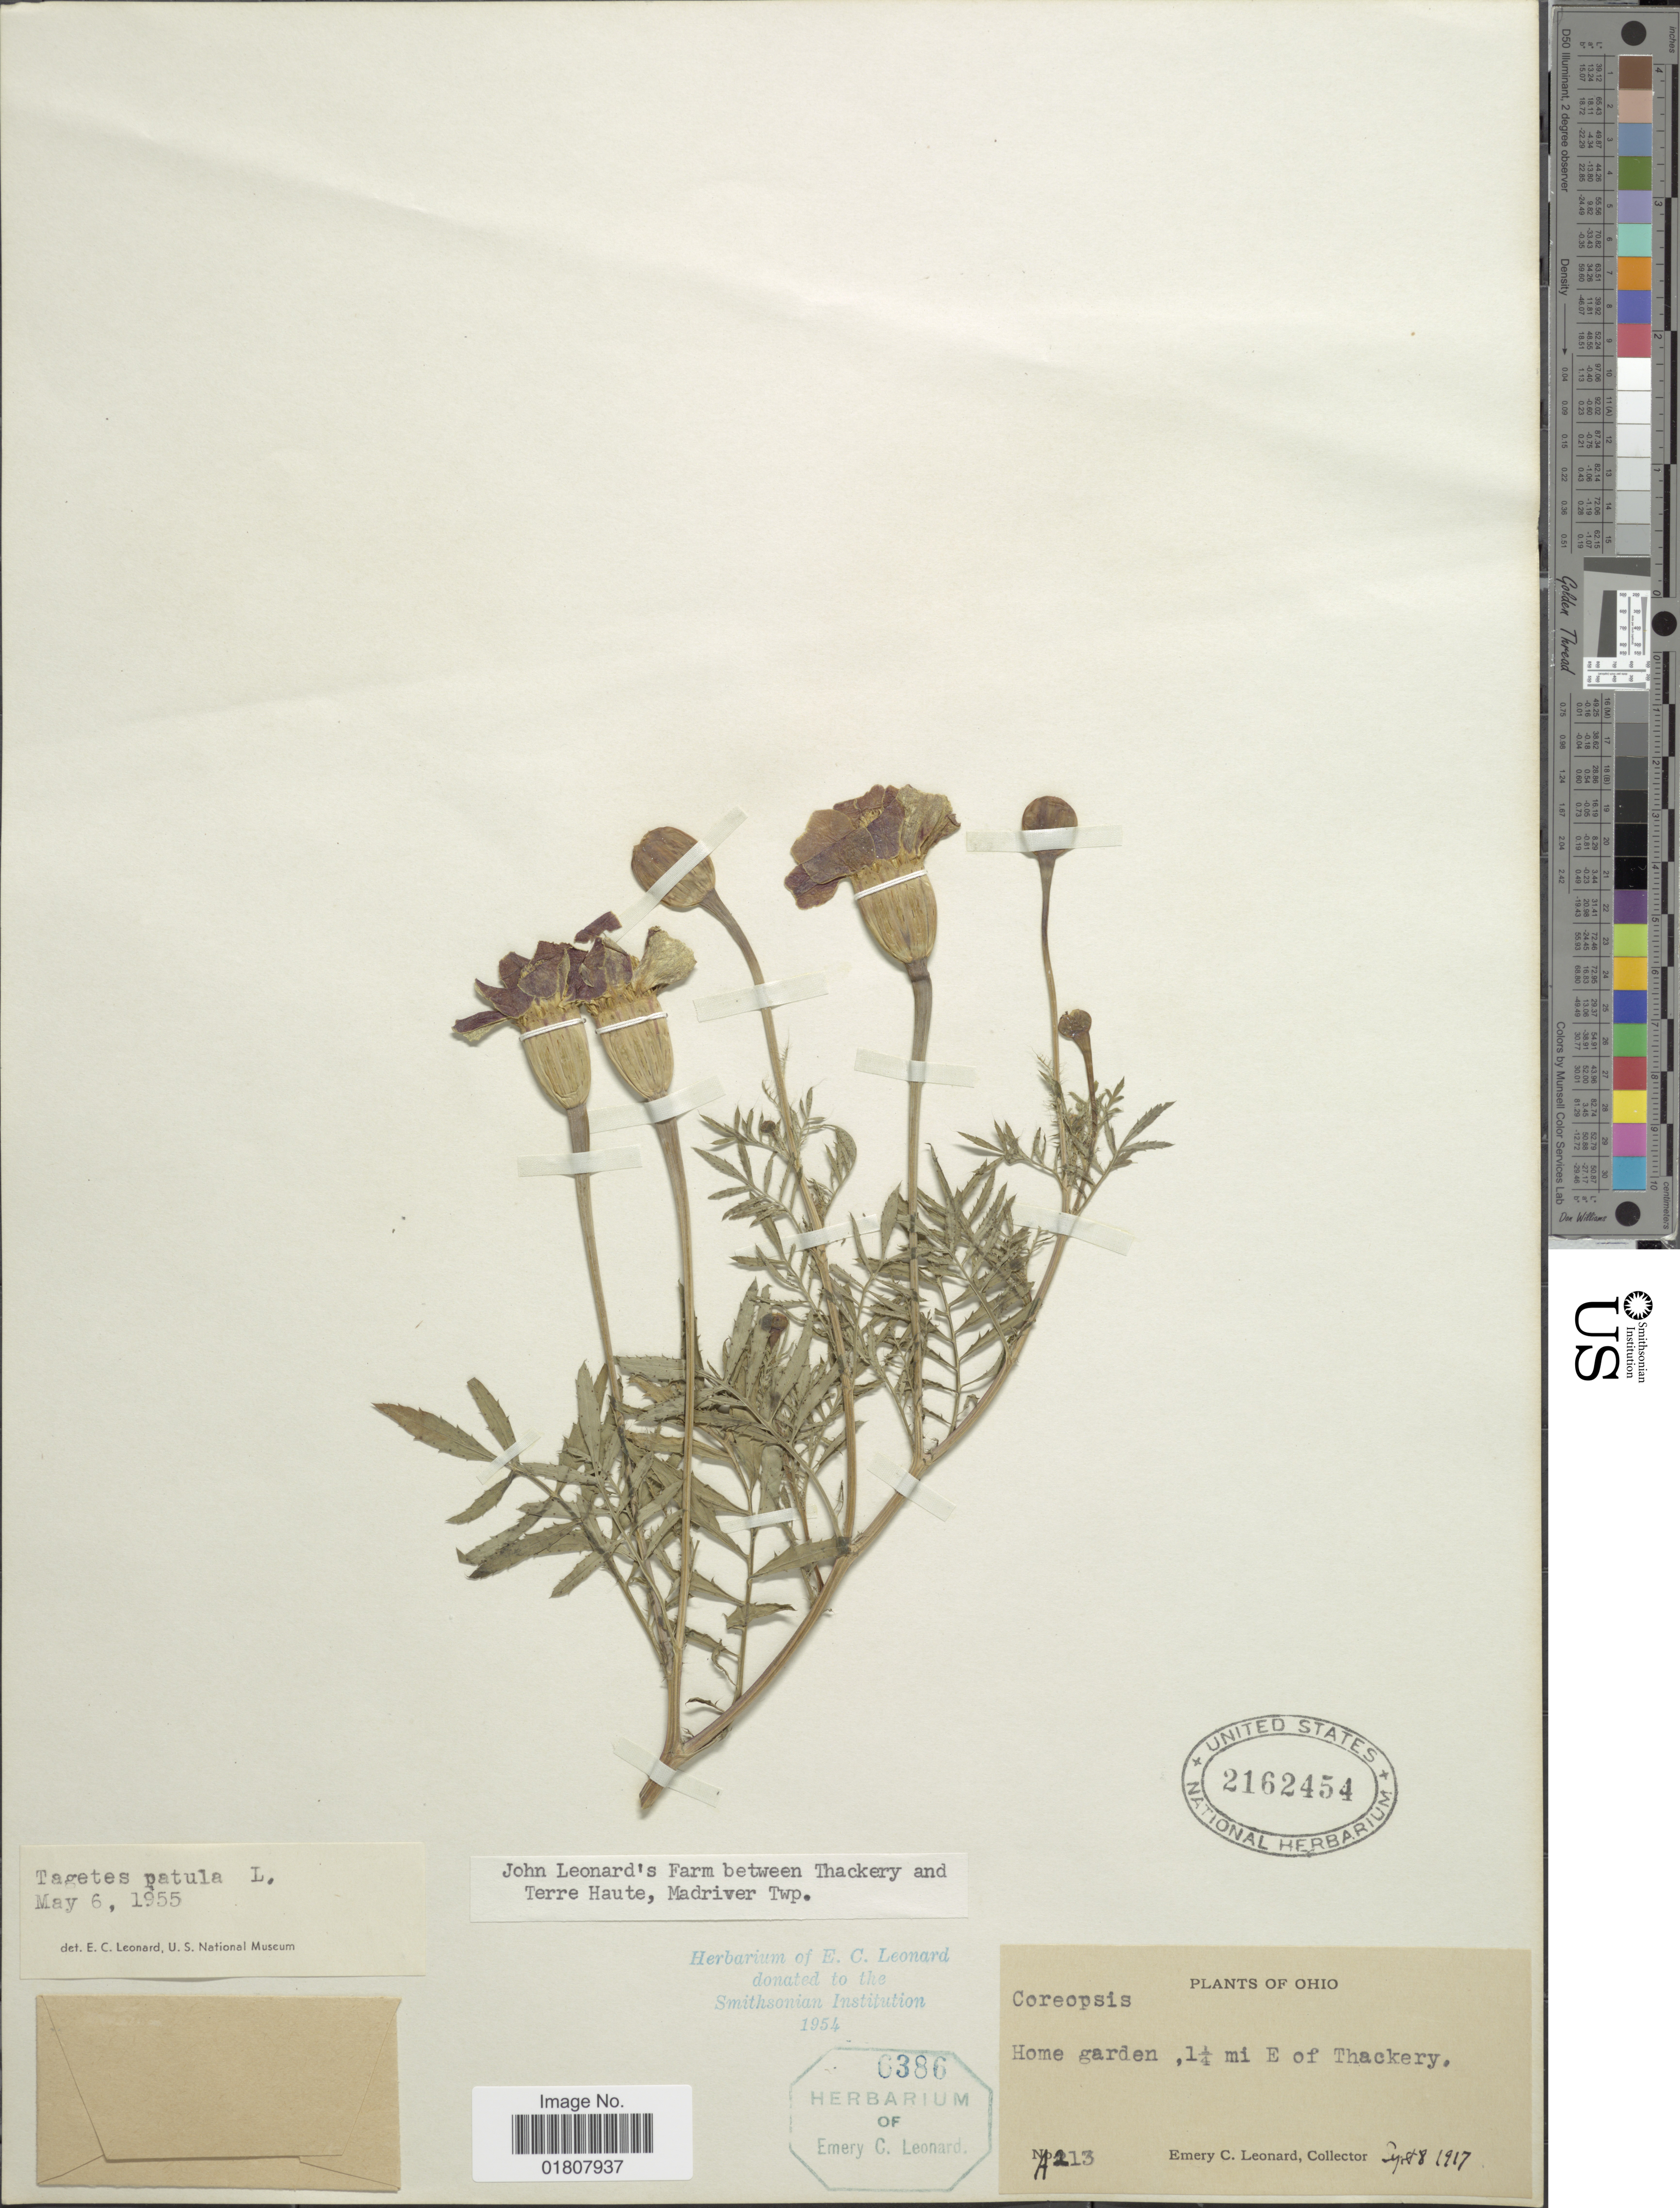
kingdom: Plantae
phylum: Tracheophyta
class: Magnoliopsida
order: Asterales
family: Asteraceae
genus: Tagetes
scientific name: Tagetes patula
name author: L.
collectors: E. C. Leonard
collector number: A213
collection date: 1917-09-08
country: United States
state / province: Ohio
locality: Home garden, 1¼ mi E of Thackery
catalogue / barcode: US 2162454